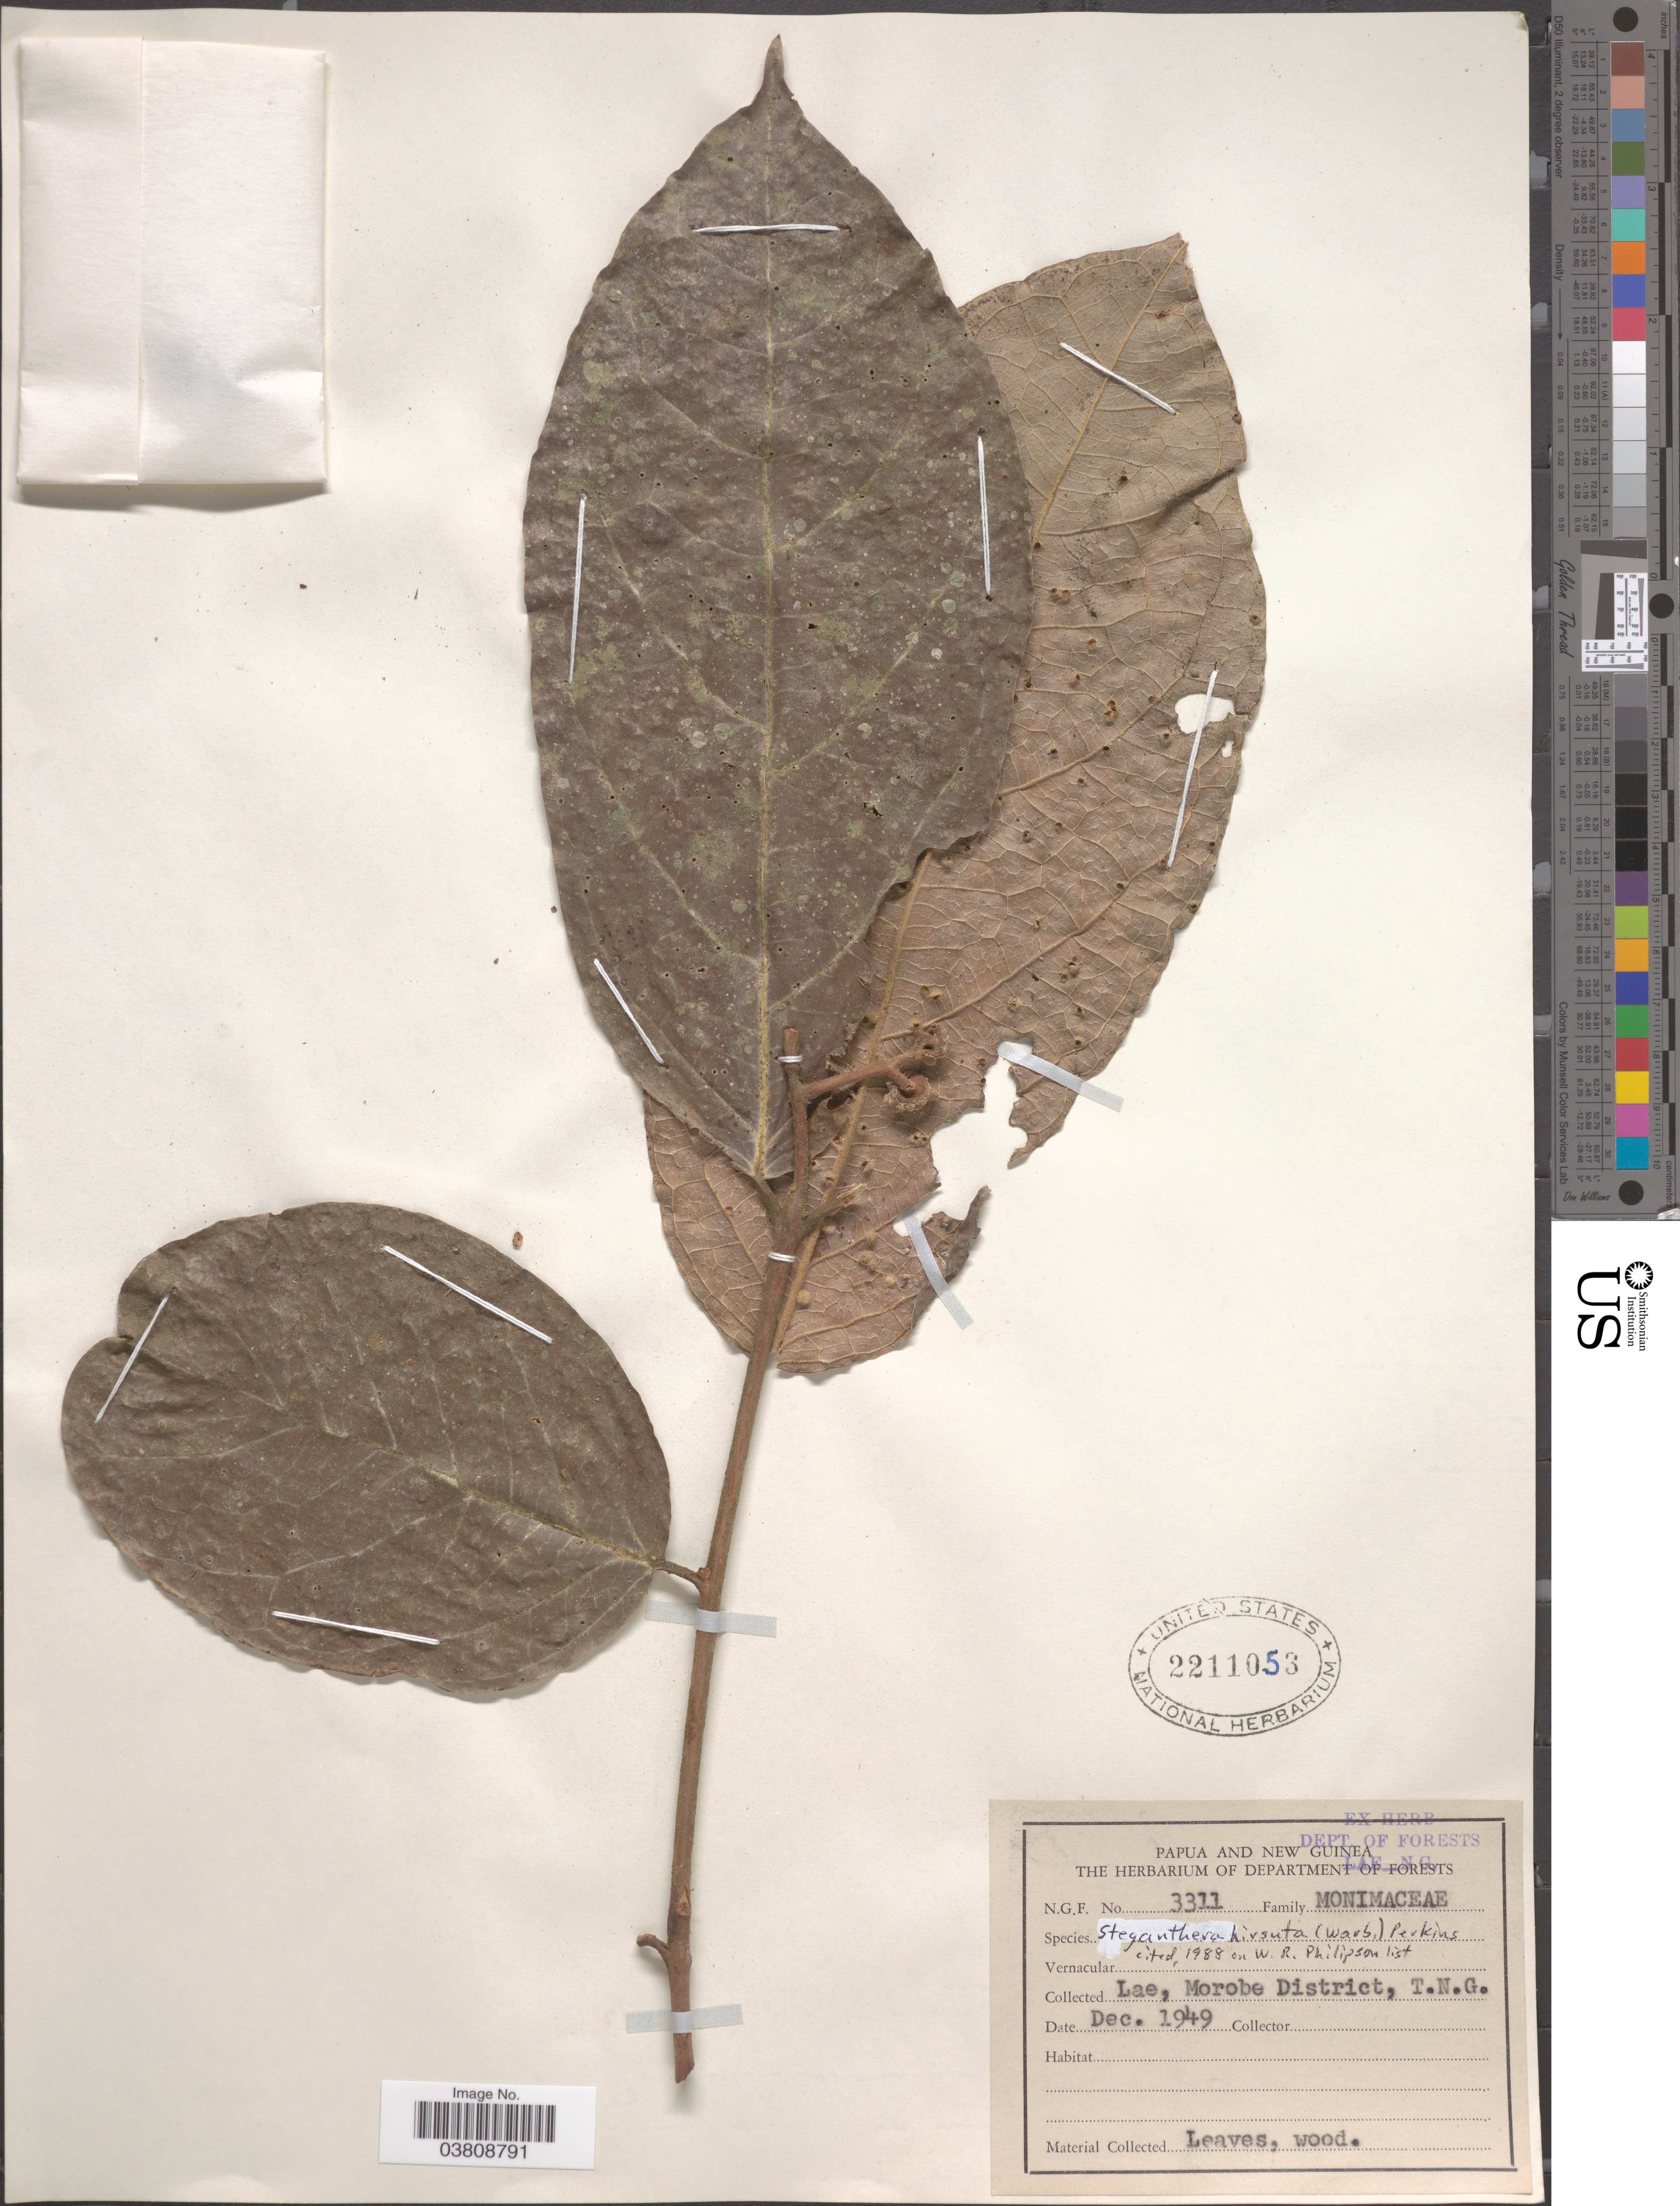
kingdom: Plantae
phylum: Tracheophyta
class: Magnoliopsida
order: Laurales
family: Monimiaceae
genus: Steganthera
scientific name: Steganthera hirsuta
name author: (Warb.) Perkins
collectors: New Guinea Forestry Dept.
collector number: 3311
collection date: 1949-12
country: Papua New Guinea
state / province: Morobe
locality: Lae, Morobe District, T.N.G.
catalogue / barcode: US 2211053